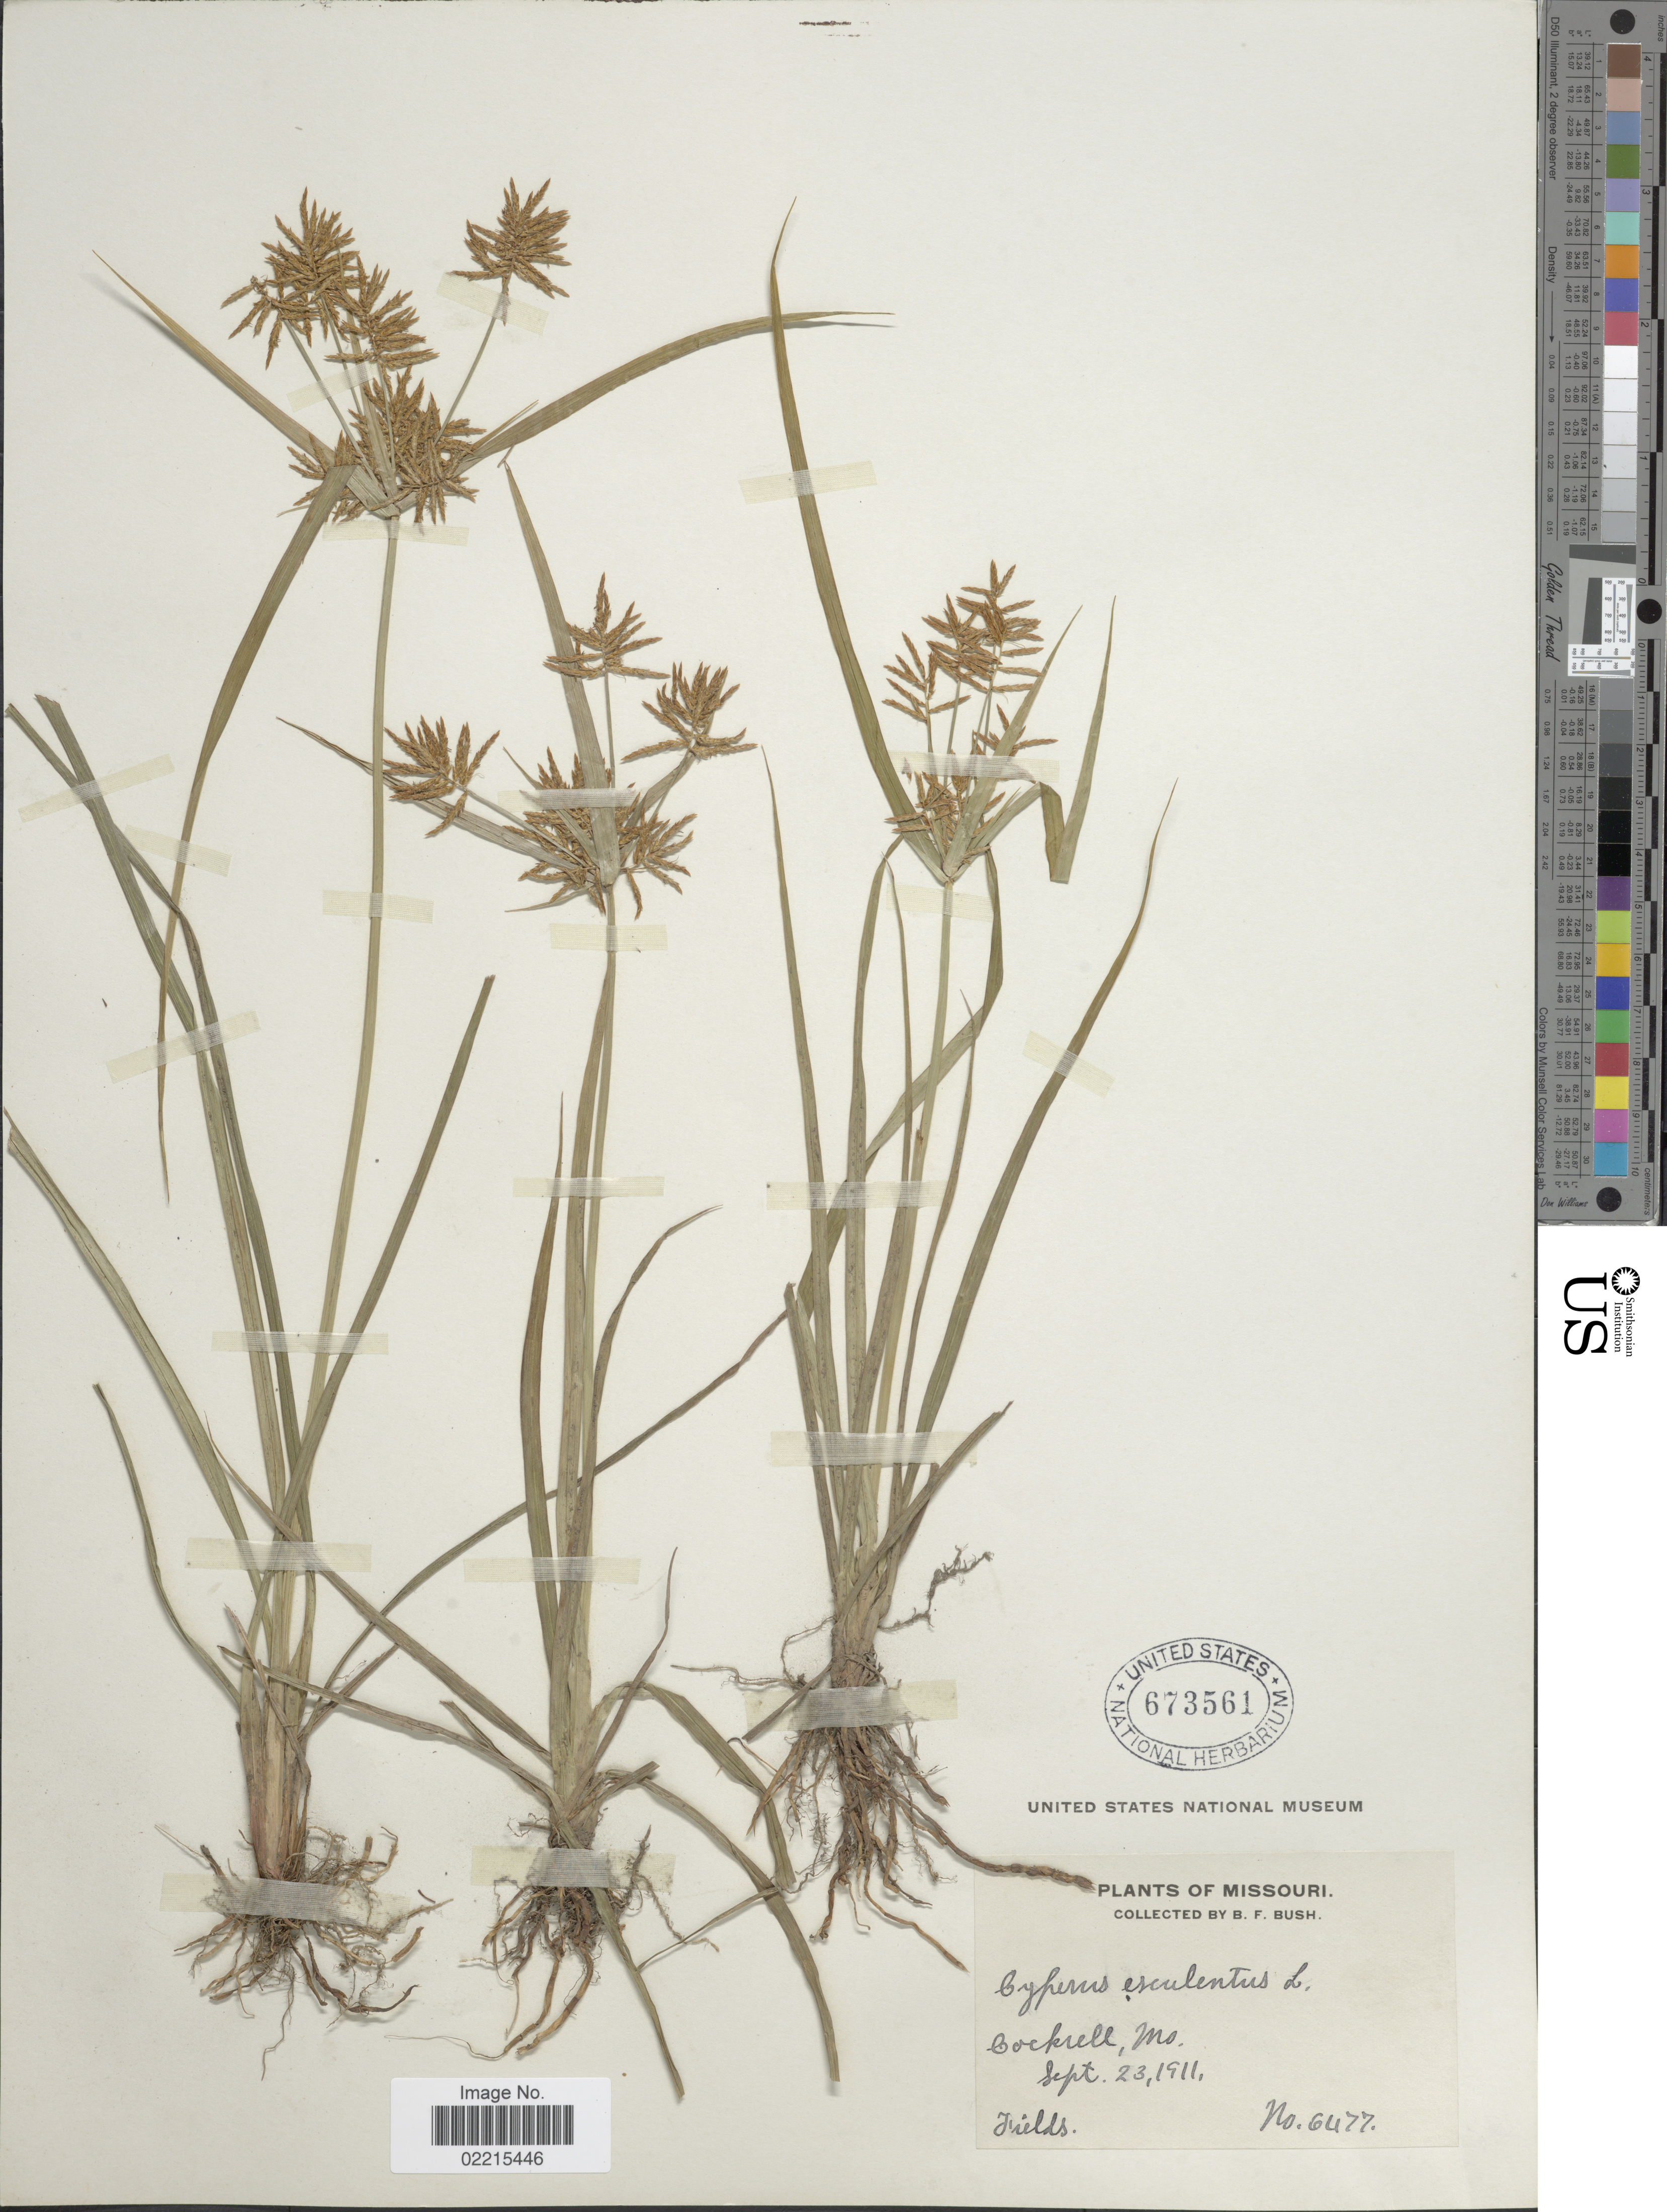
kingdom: Plantae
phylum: Tracheophyta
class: Liliopsida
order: Poales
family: Cyperaceae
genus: Cyperus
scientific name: Cyperus esculentus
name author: L.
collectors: B. F. Bush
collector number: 6477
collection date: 1911-09-23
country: United States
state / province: Missouri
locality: Cockrell, Fields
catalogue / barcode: US 673561